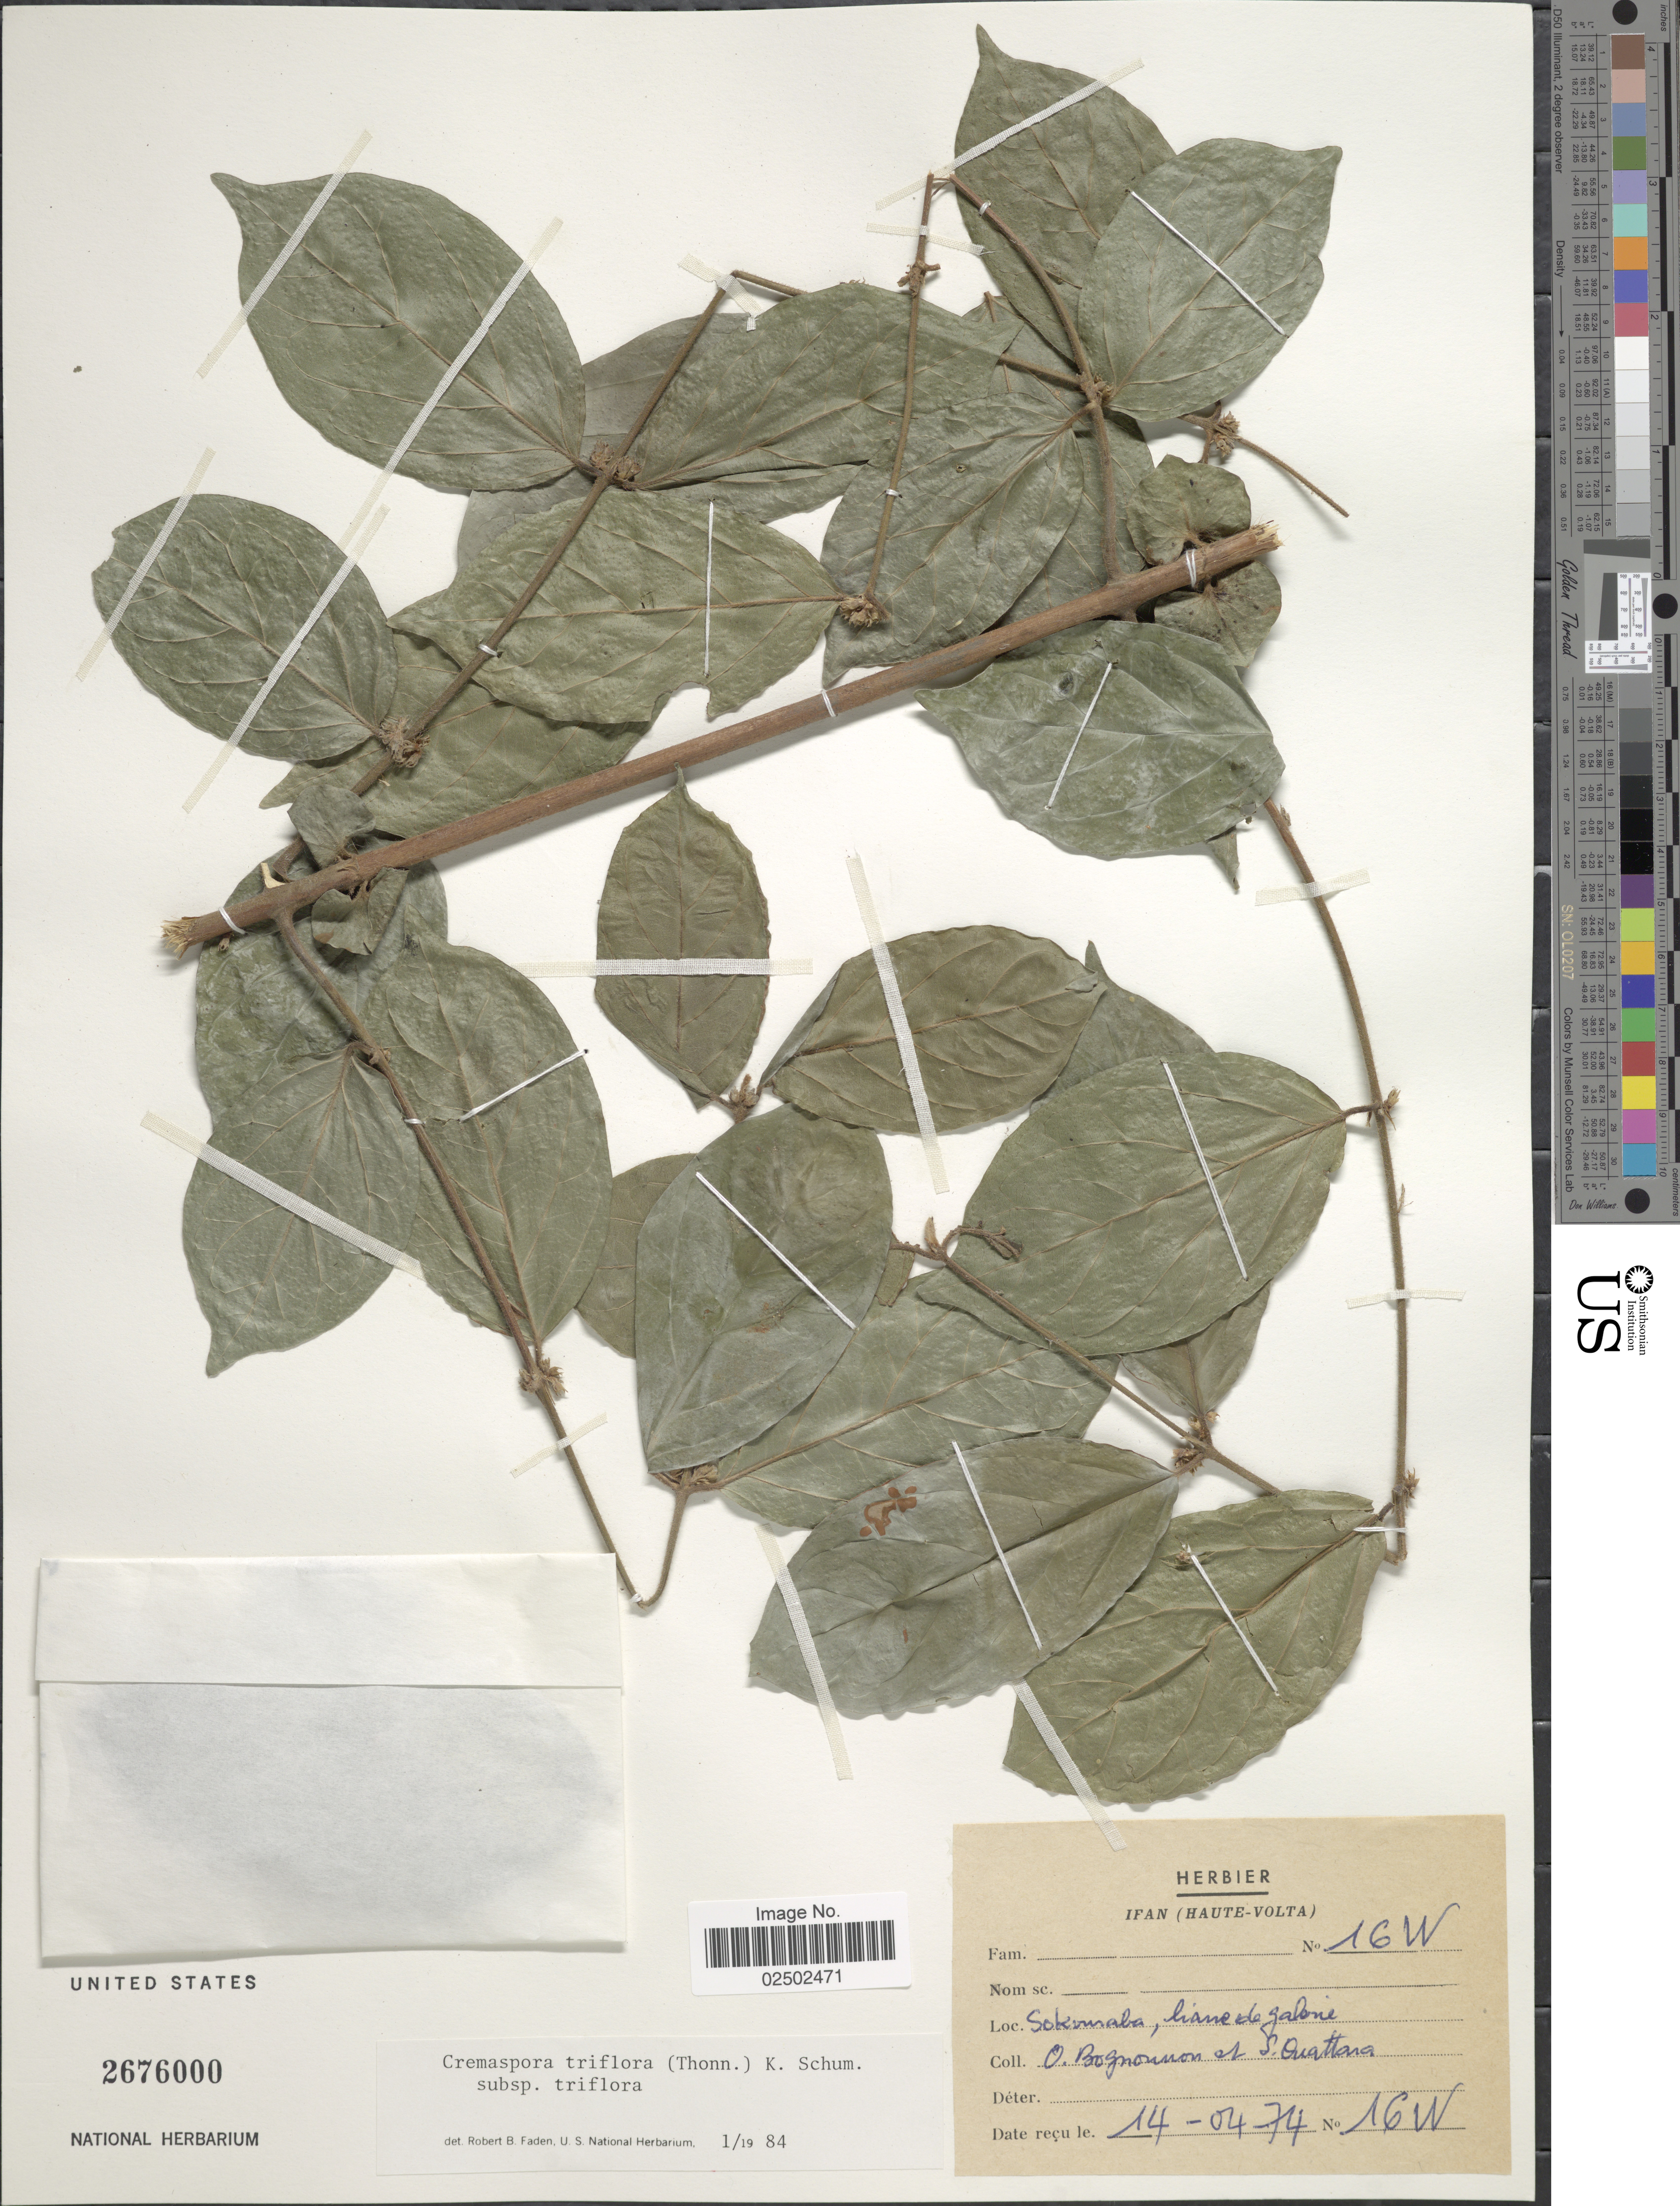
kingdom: Plantae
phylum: Tracheophyta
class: Magnoliopsida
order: Gentianales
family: Rubiaceae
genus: Cremaspora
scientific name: Cremaspora triflora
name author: K. Schum.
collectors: O. Bognounon & S. Ouattara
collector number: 16W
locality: Sokounaba, liane de Galonie [interpreted]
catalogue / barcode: US 2676000